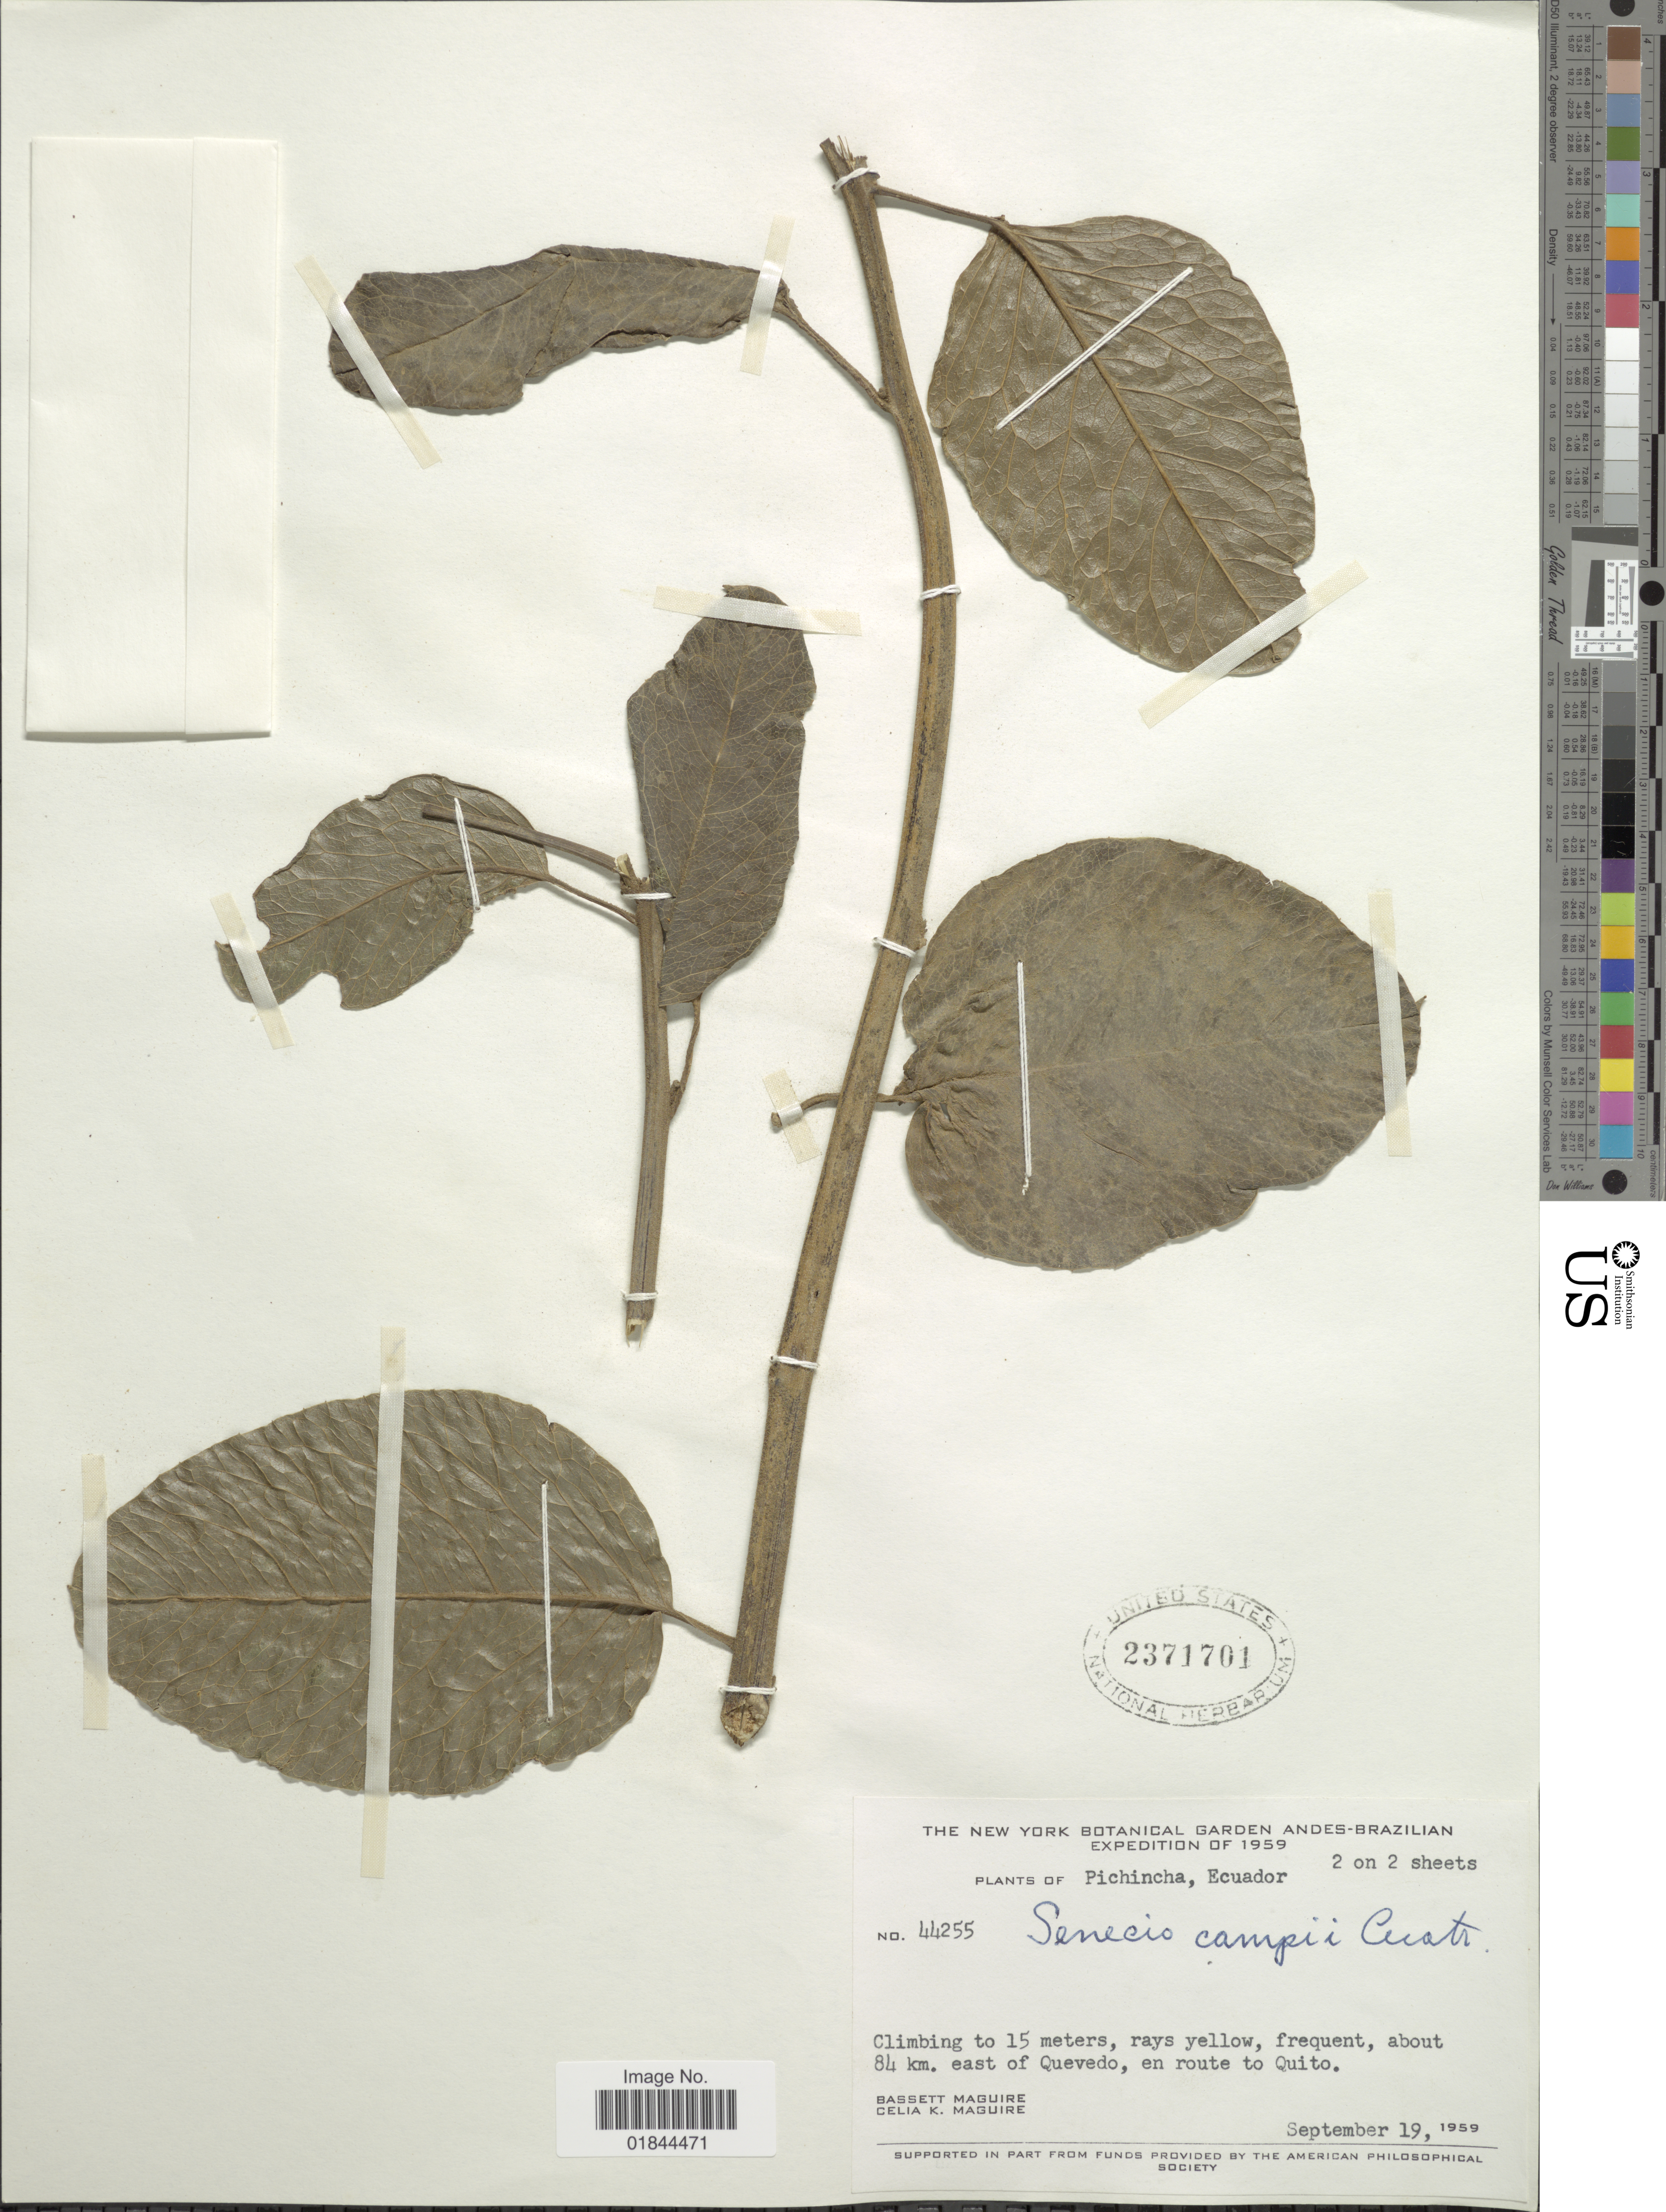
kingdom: Plantae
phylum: Tracheophyta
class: Magnoliopsida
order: Asterales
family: Asteraceae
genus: Pentacalia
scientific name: Pentacalia campii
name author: (Cuatrec.) Cuatrec.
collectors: B. Maguire & C. K. Maguire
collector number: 44255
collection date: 1959-09-19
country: Ecuador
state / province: Pichincha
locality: About 84 km east of Quevedo, en route to Quito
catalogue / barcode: US 2371701